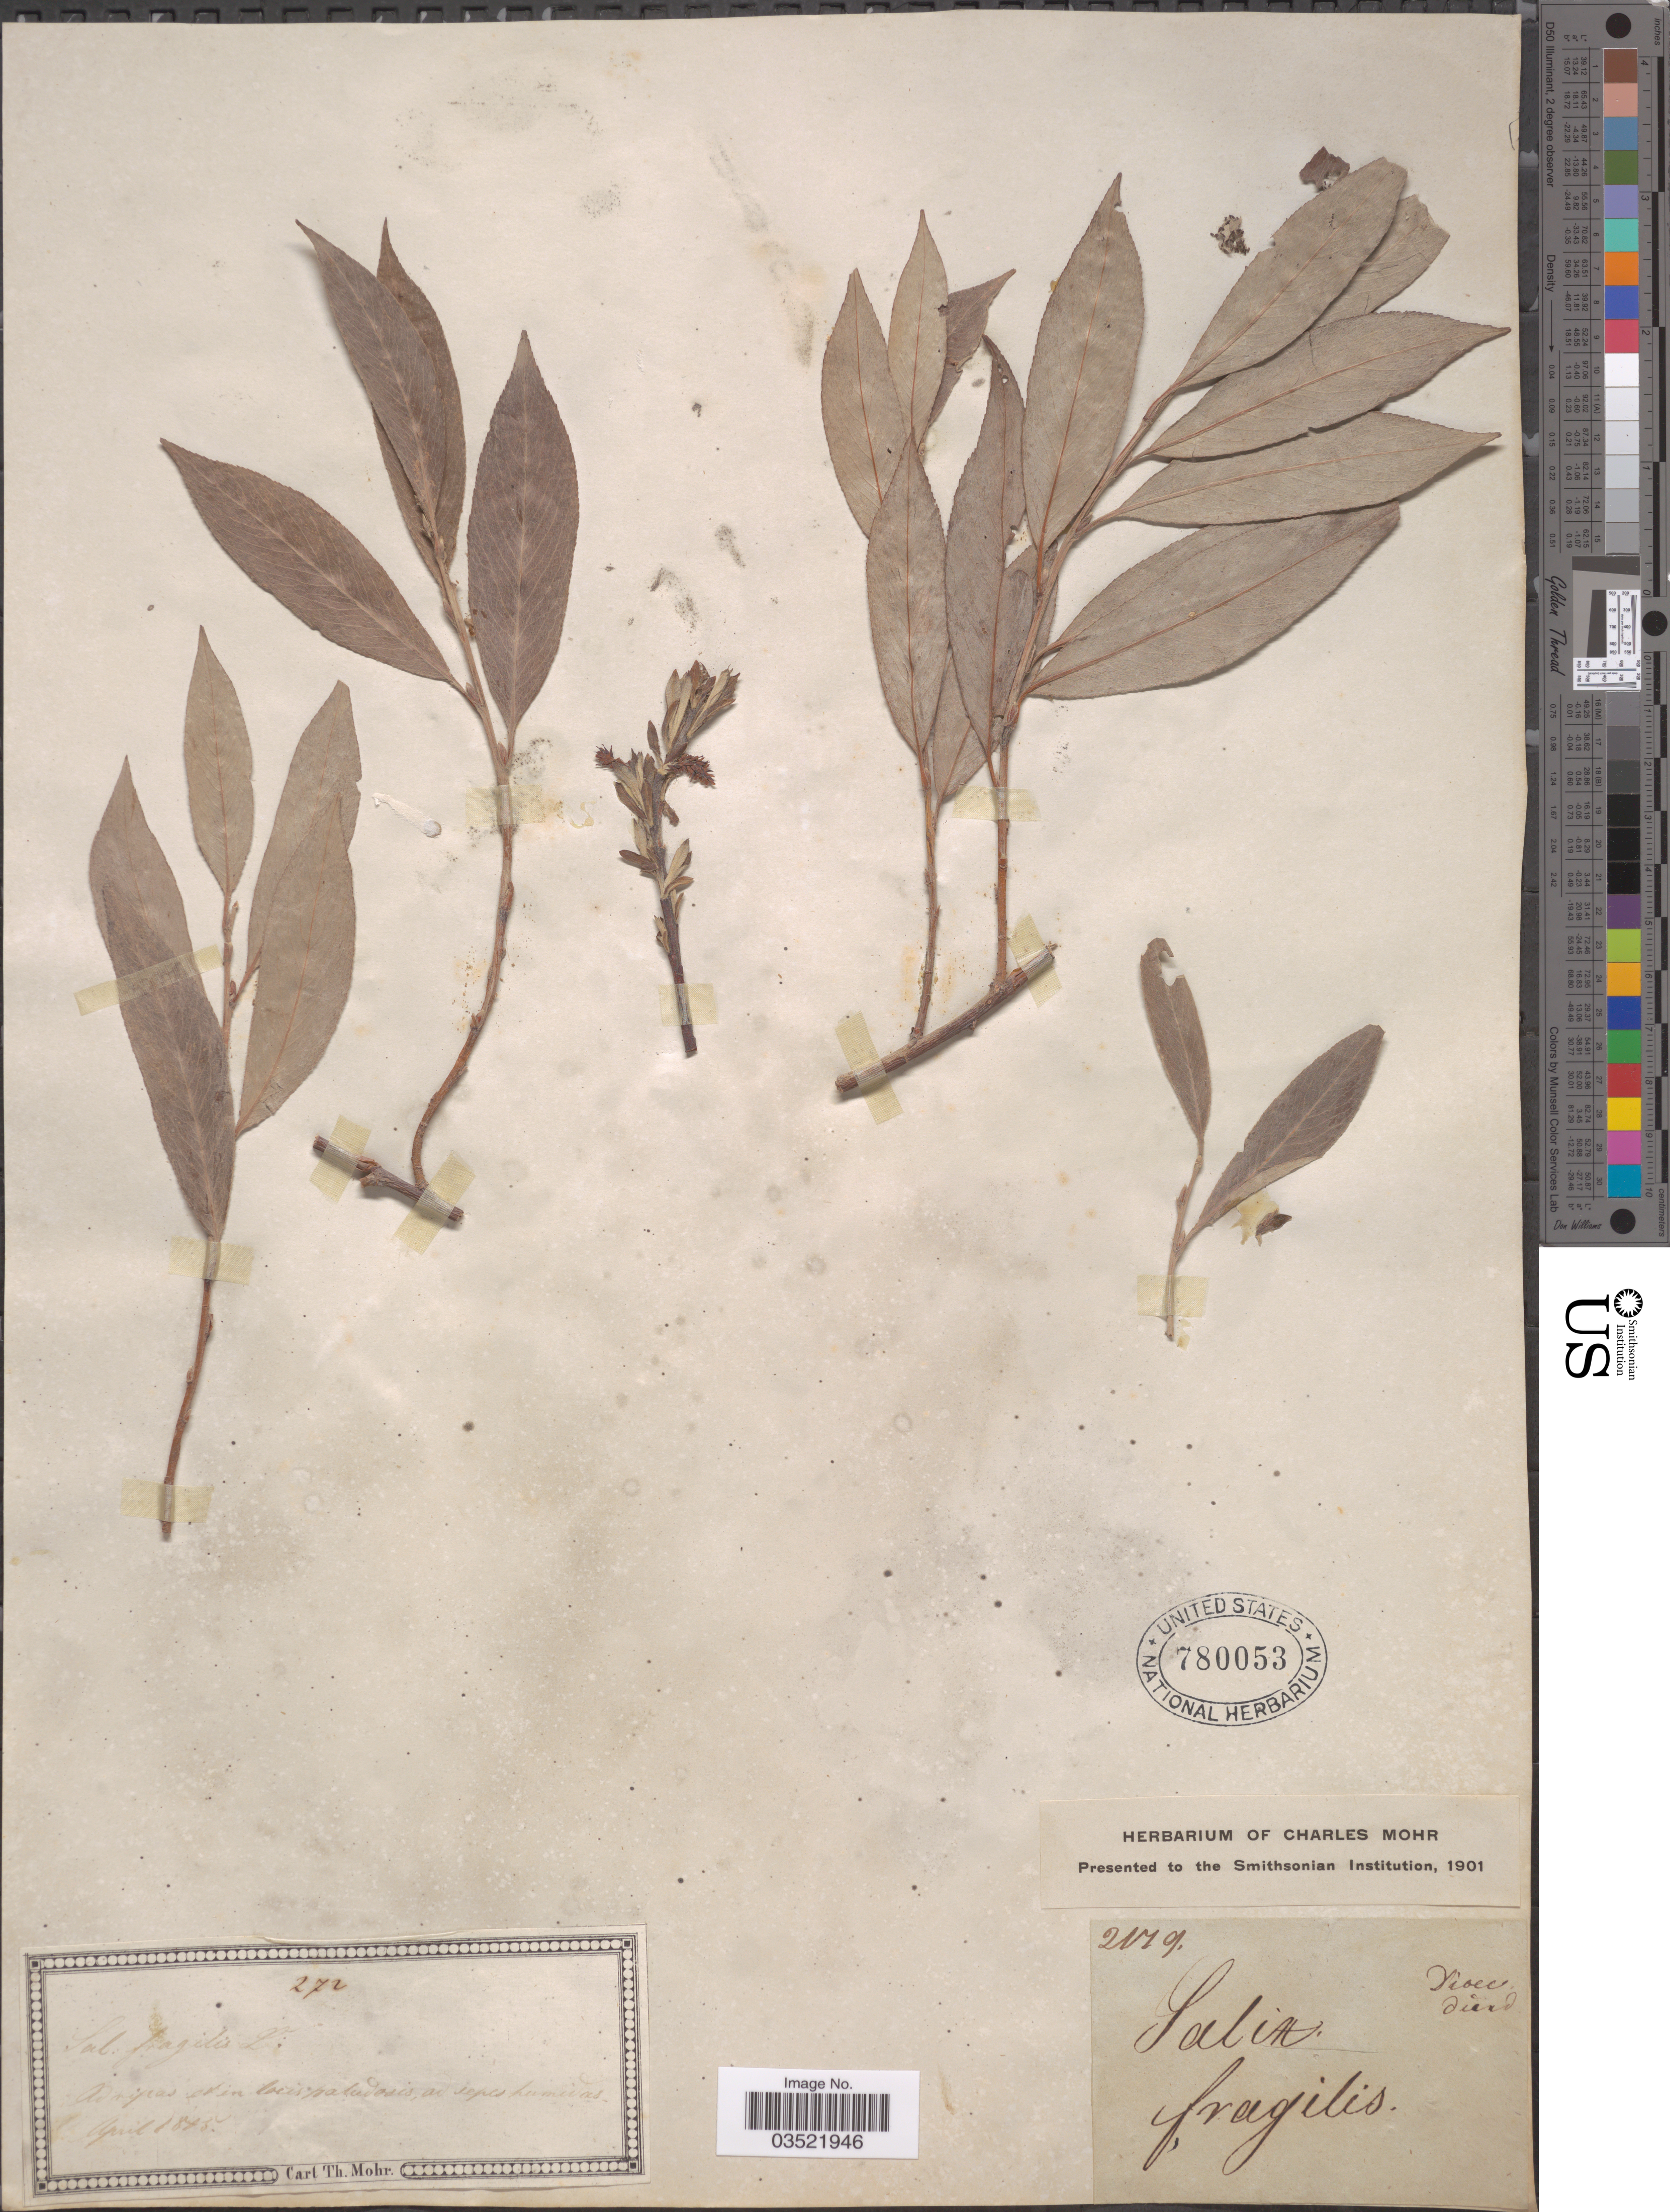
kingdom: Plantae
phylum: Tracheophyta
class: Magnoliopsida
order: Malpighiales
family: Salicaceae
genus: Salix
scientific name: Salix fragilis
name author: L.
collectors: C. T. Mohr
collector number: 272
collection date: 1875-04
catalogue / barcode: US 780053